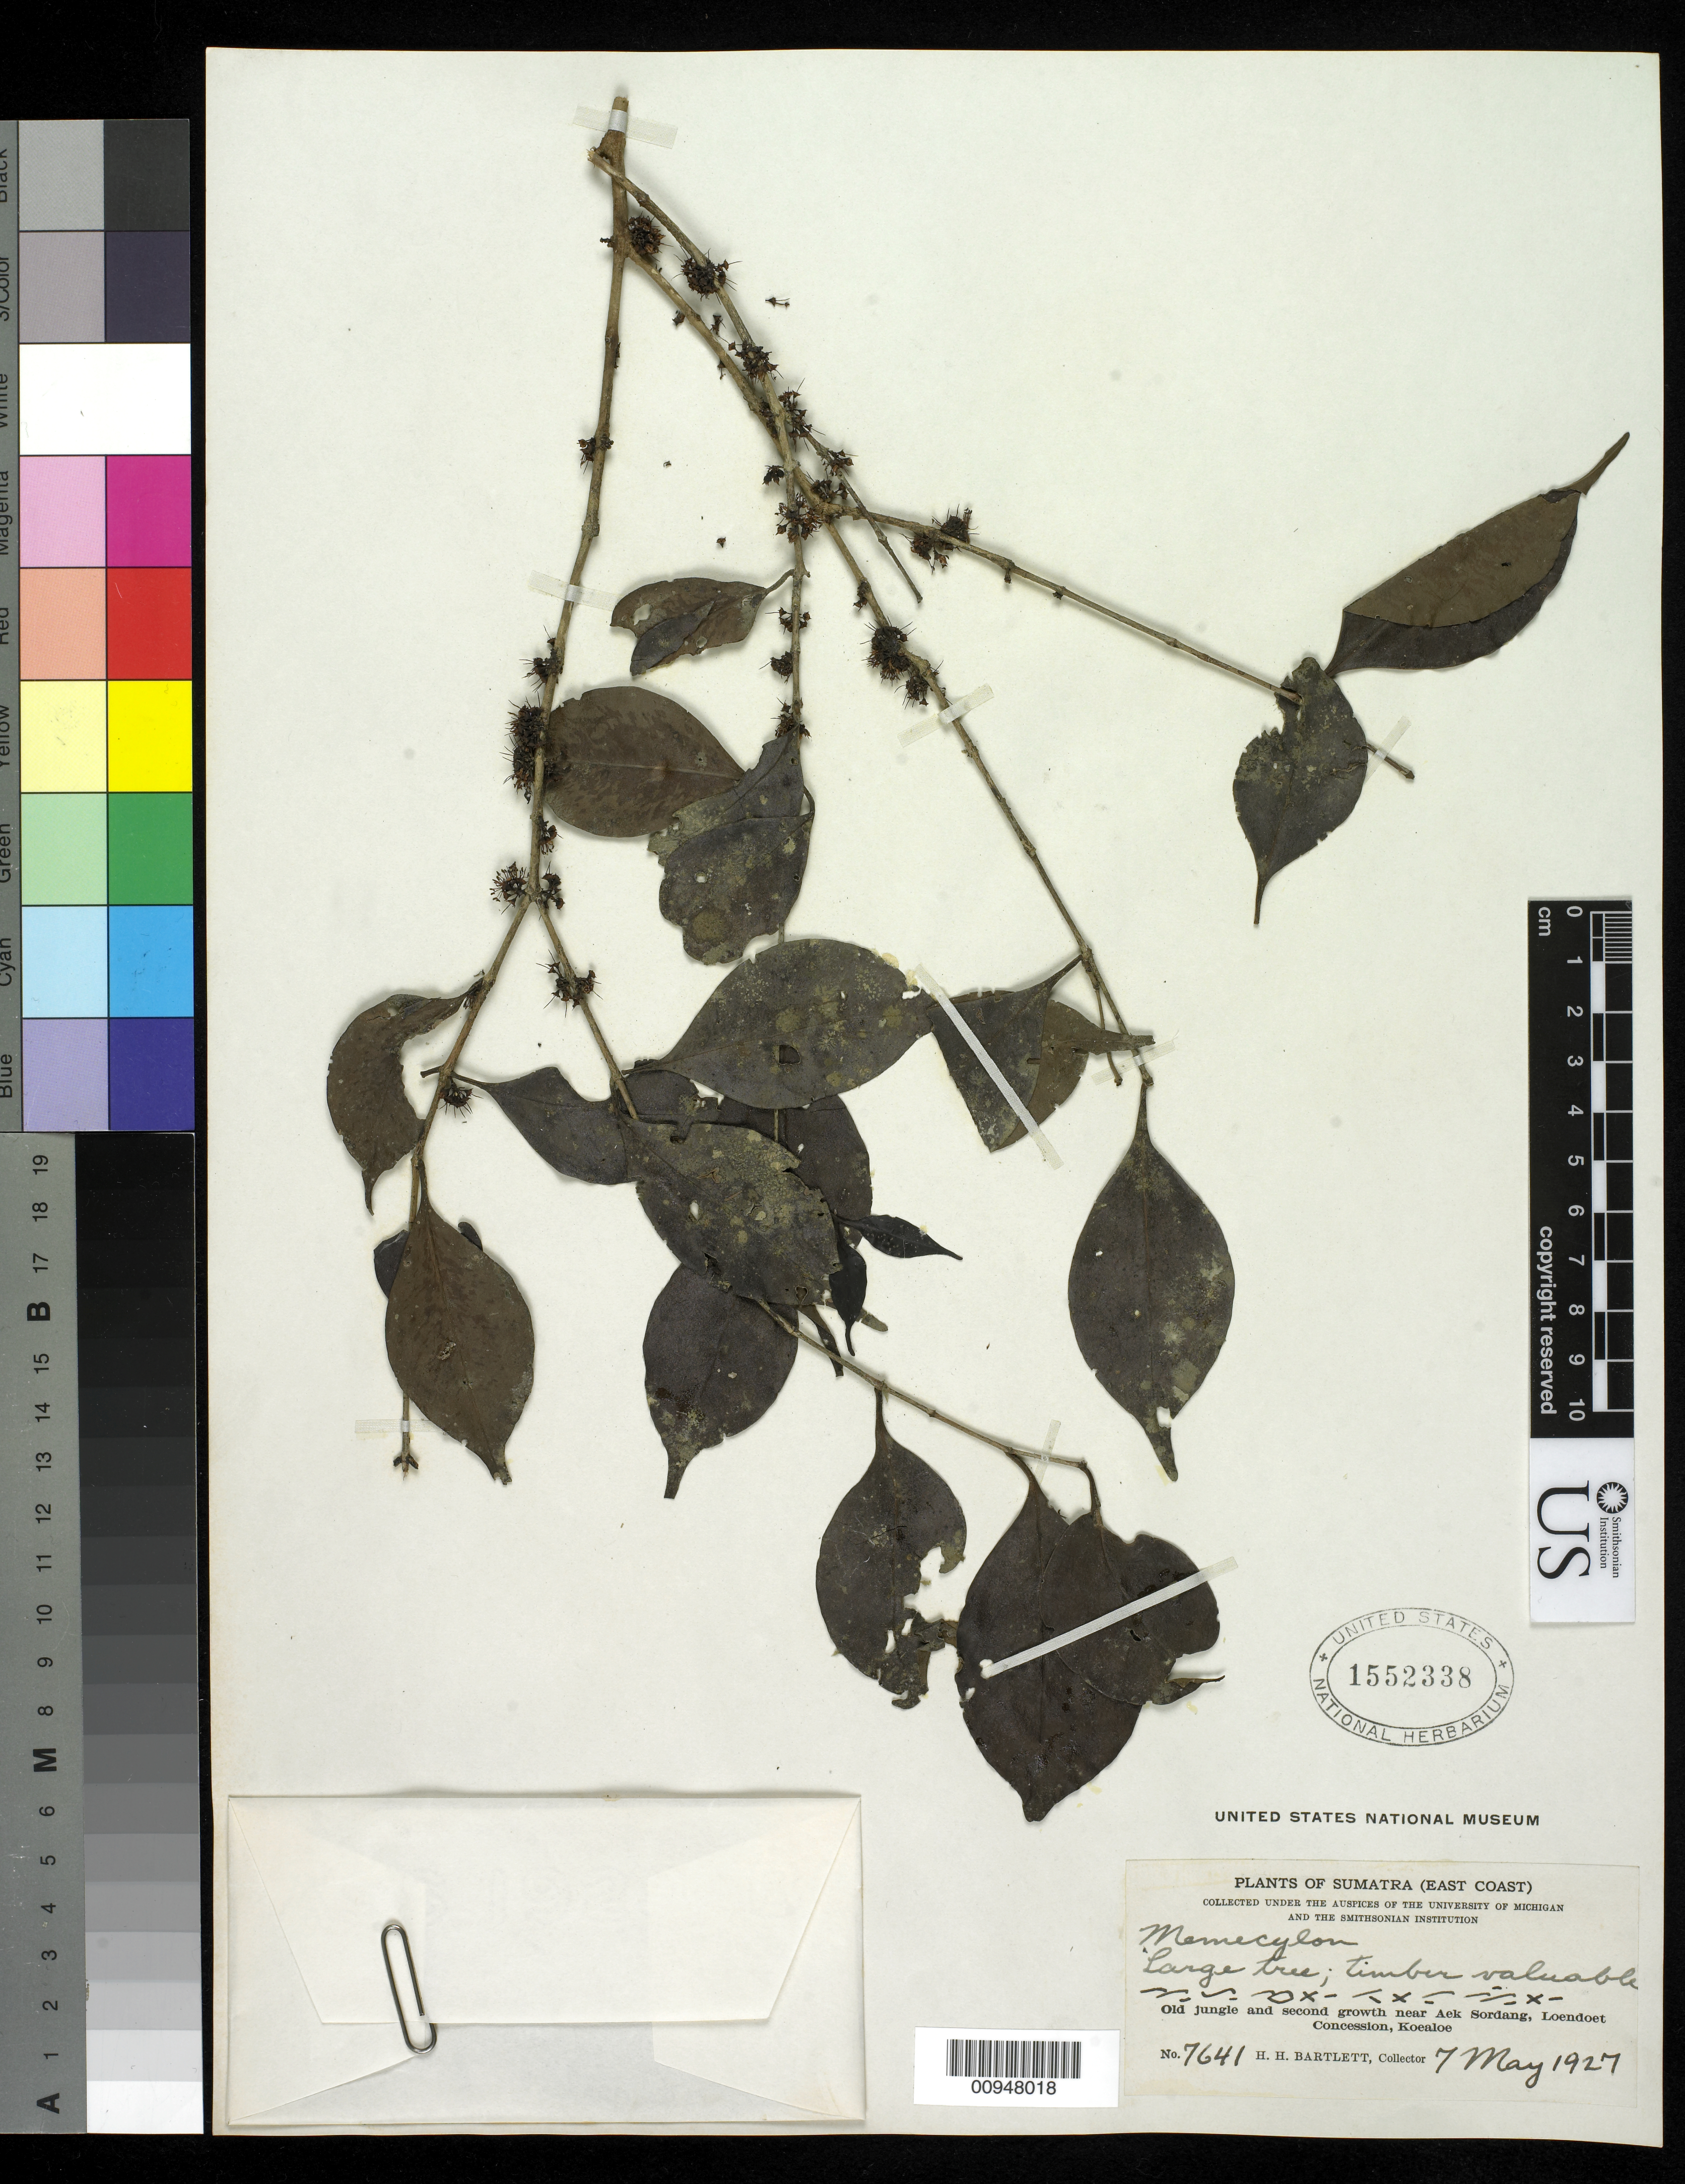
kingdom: Plantae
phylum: Tracheophyta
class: Magnoliopsida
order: Myrtales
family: Melastomataceae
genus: Memecylon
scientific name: Memecylon sp.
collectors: H. H. Bartlett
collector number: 7641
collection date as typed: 07 May 1927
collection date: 1927-05-07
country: Indonesia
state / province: Sumatra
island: Sumatra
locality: Near Aek Sordang, Loendoet Concession, Koealoe.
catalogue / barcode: US 1552338